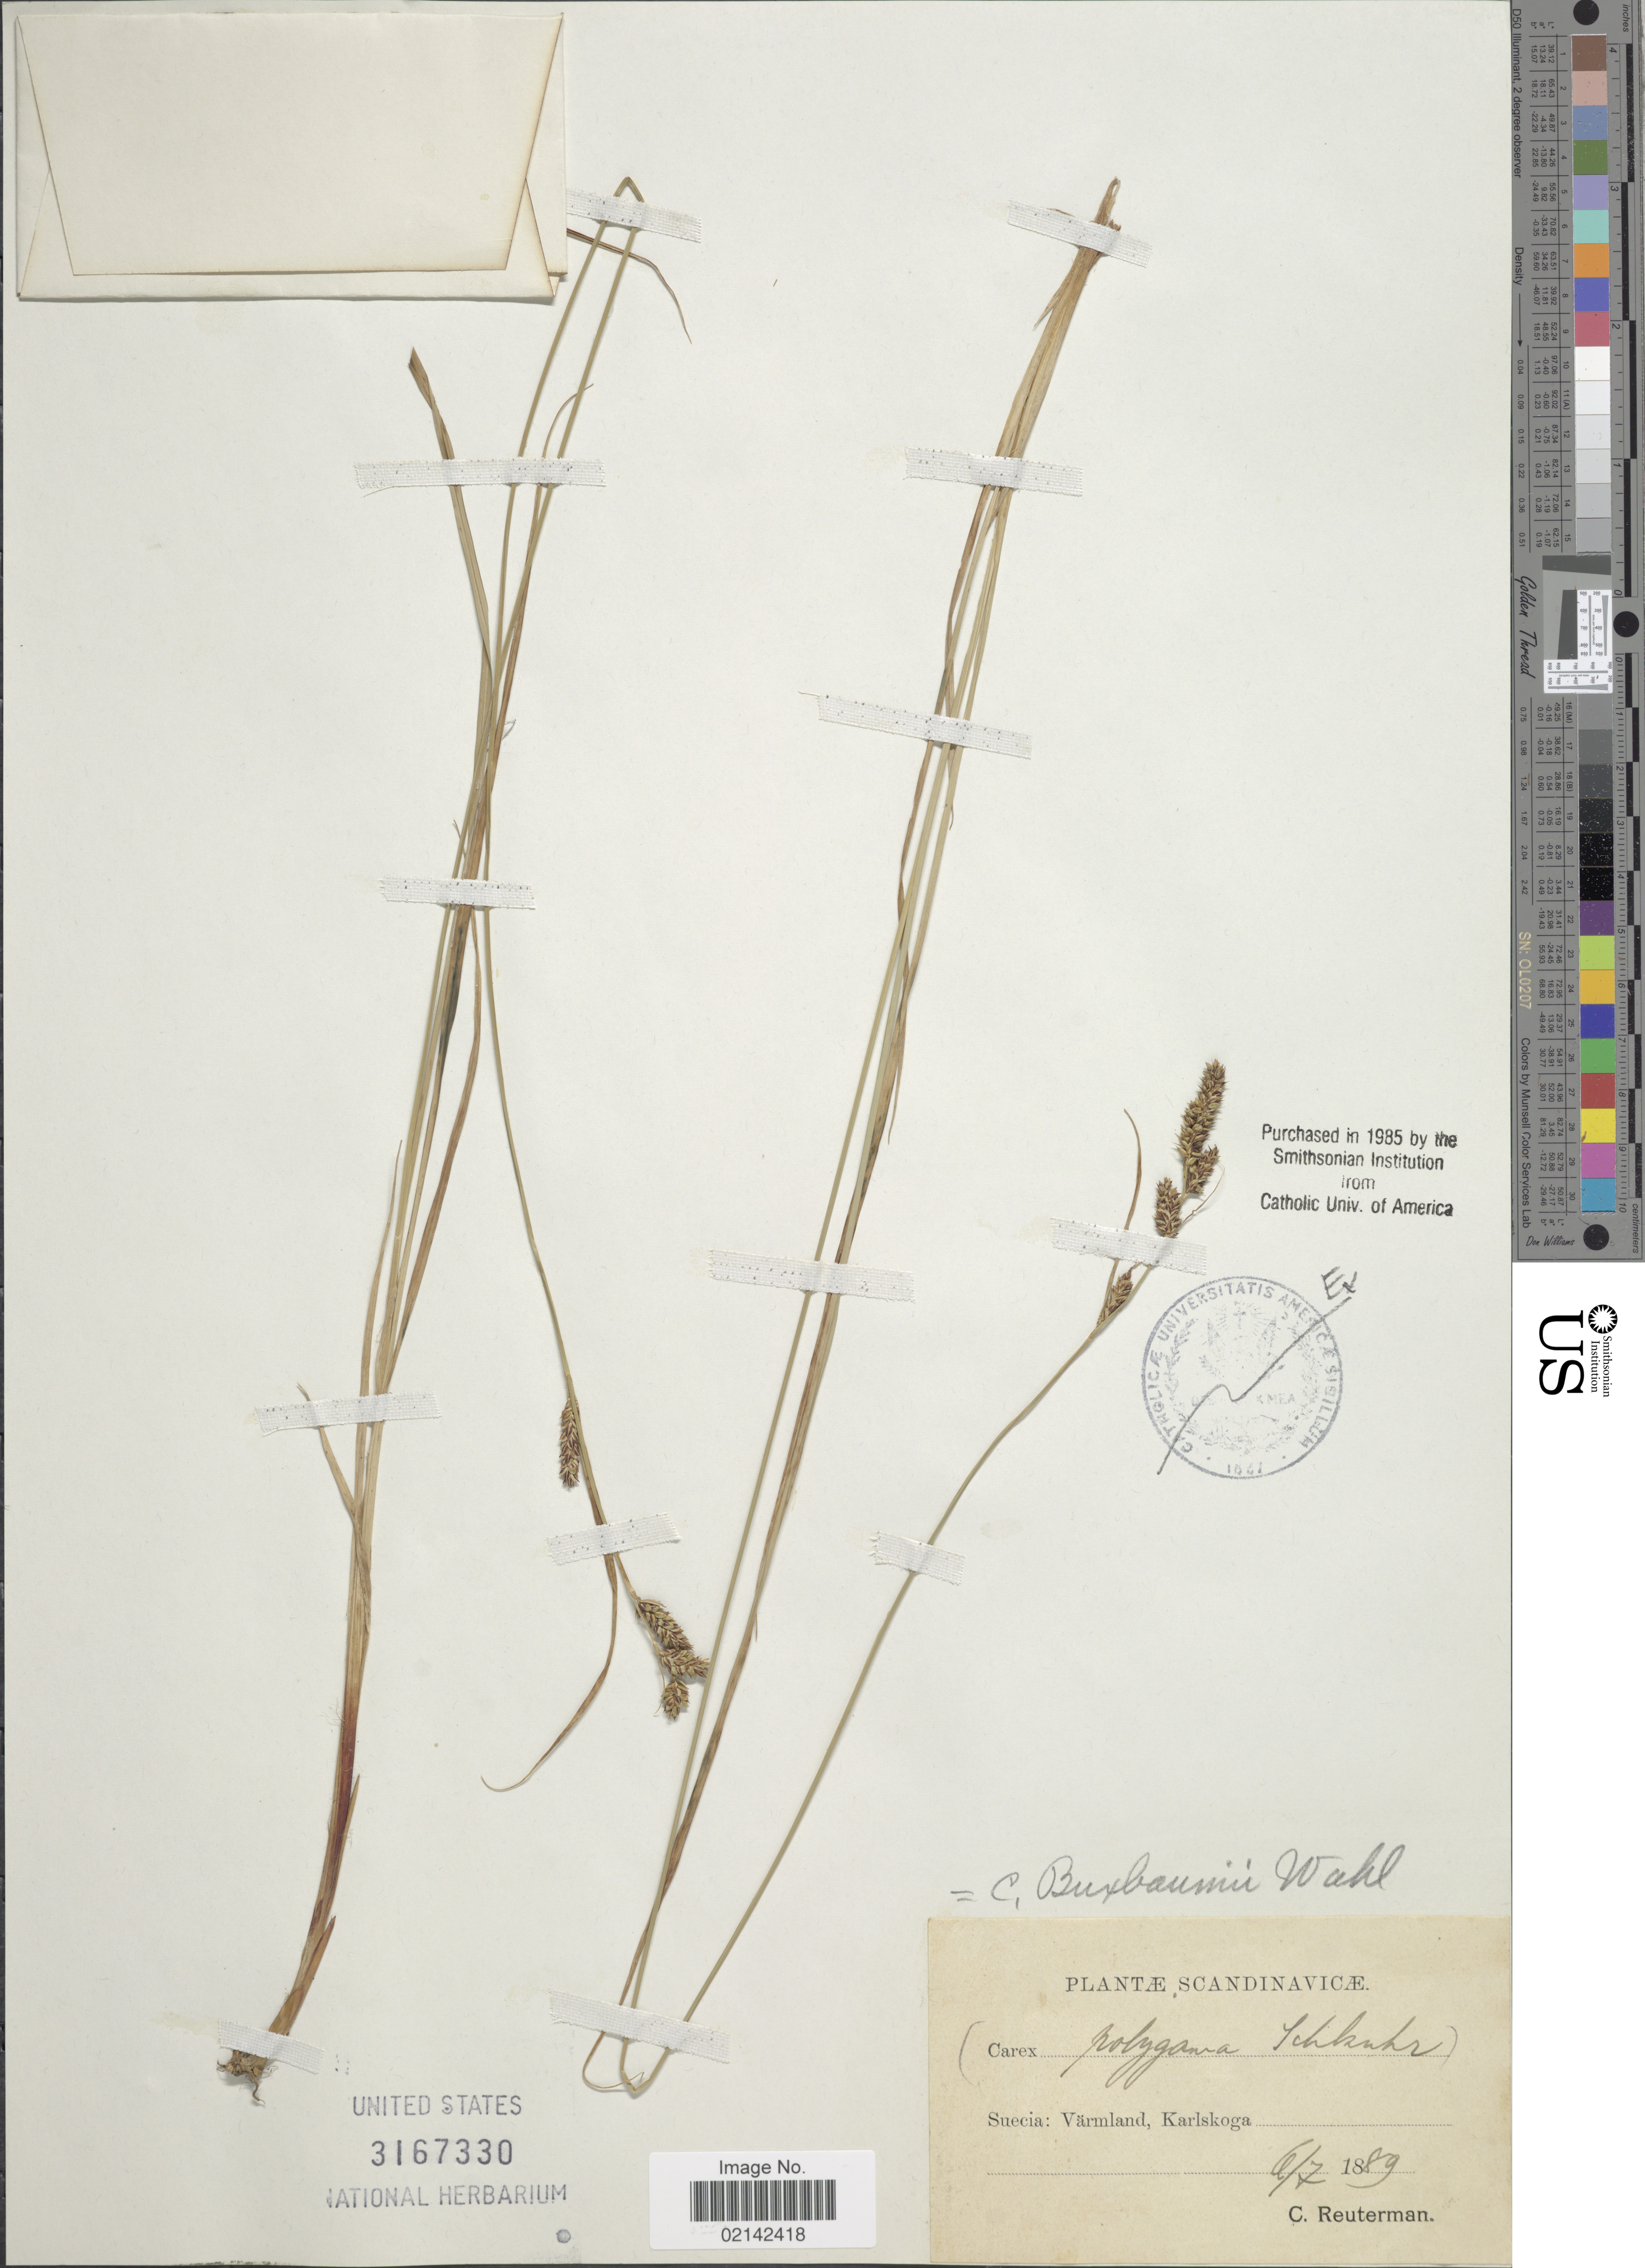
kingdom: Plantae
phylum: Tracheophyta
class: Liliopsida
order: Poales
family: Cyperaceae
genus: Carex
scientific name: Carex buxbaumii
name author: Wahlenb.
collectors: C. Reuterman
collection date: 1889-07-06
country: Sweden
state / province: Varmland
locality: Scandinavicae, Suecia: Varmland, Karlskoga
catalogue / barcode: US 3167330